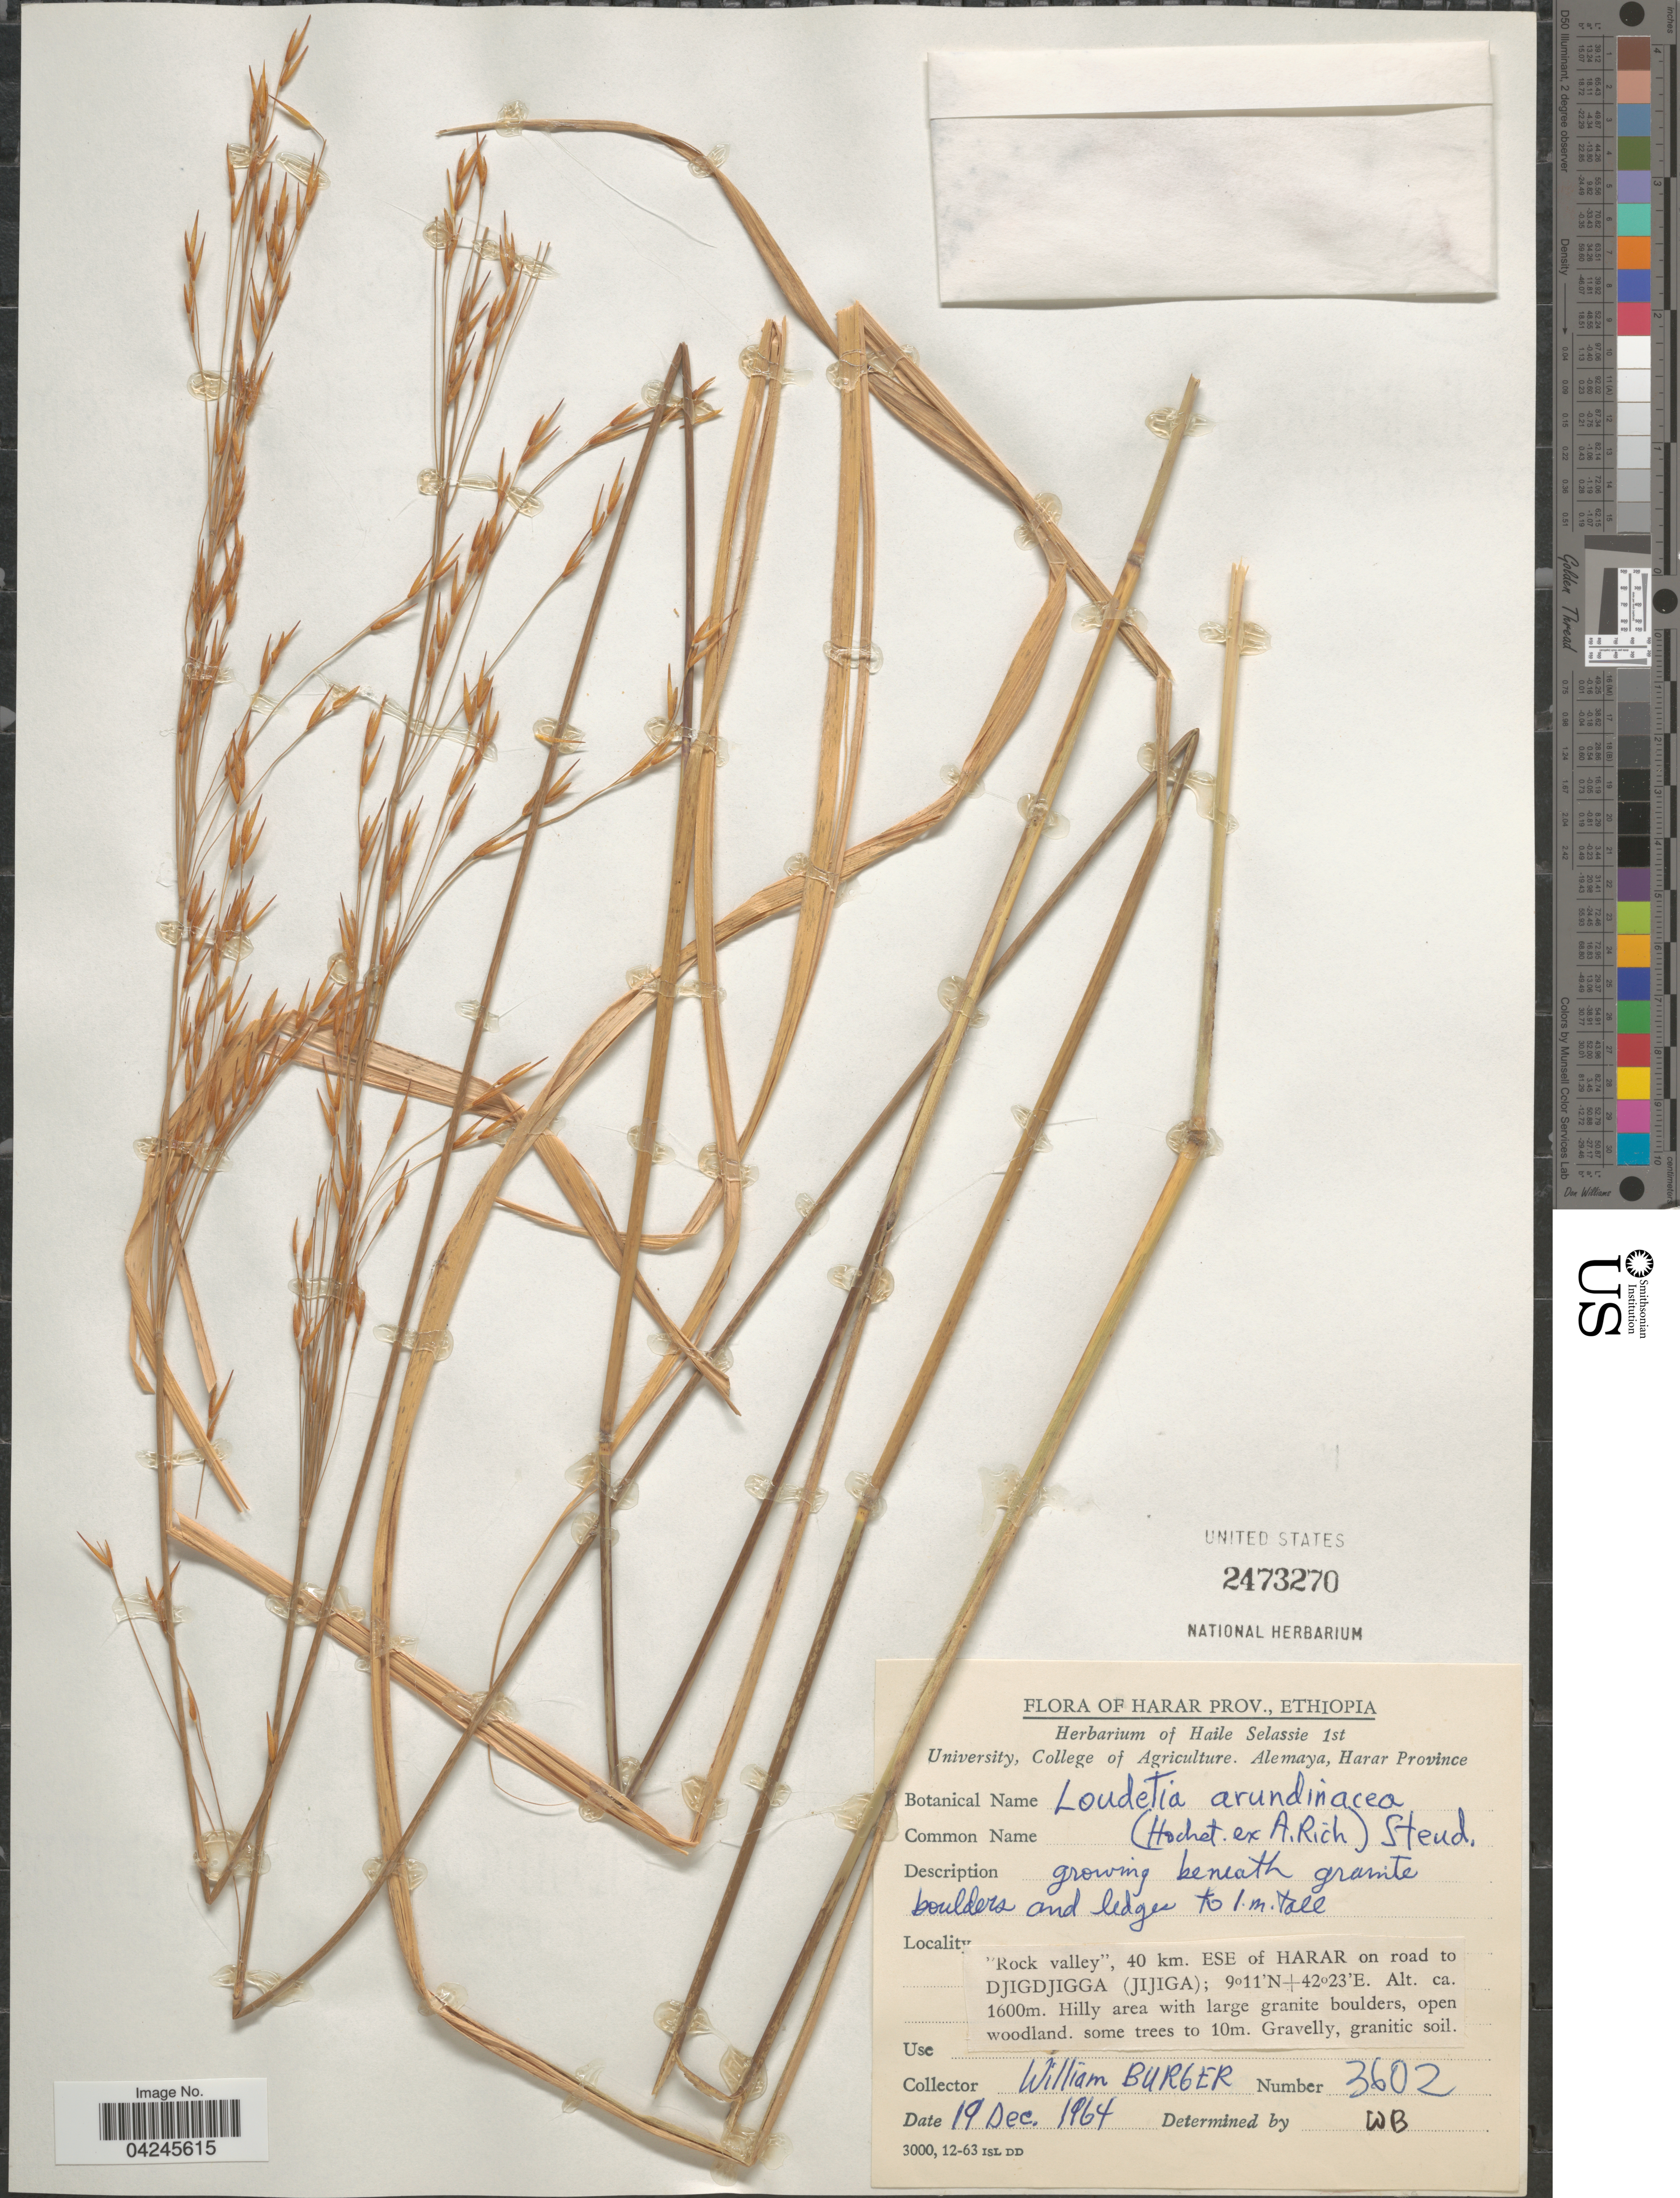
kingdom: Plantae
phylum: Tracheophyta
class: Liliopsida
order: Poales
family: Poaceae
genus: Loudetia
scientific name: Loudetia arundinacea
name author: (Hochst. ex A. Rich.) Steud.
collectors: W. Burger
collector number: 3602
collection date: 1964-12-19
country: Ethiopia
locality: Harar Prov. "Rock valley", 40 km. ESE of Harar on road to Djigdjigga (Jijiga).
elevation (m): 1600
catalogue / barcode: US 2473270